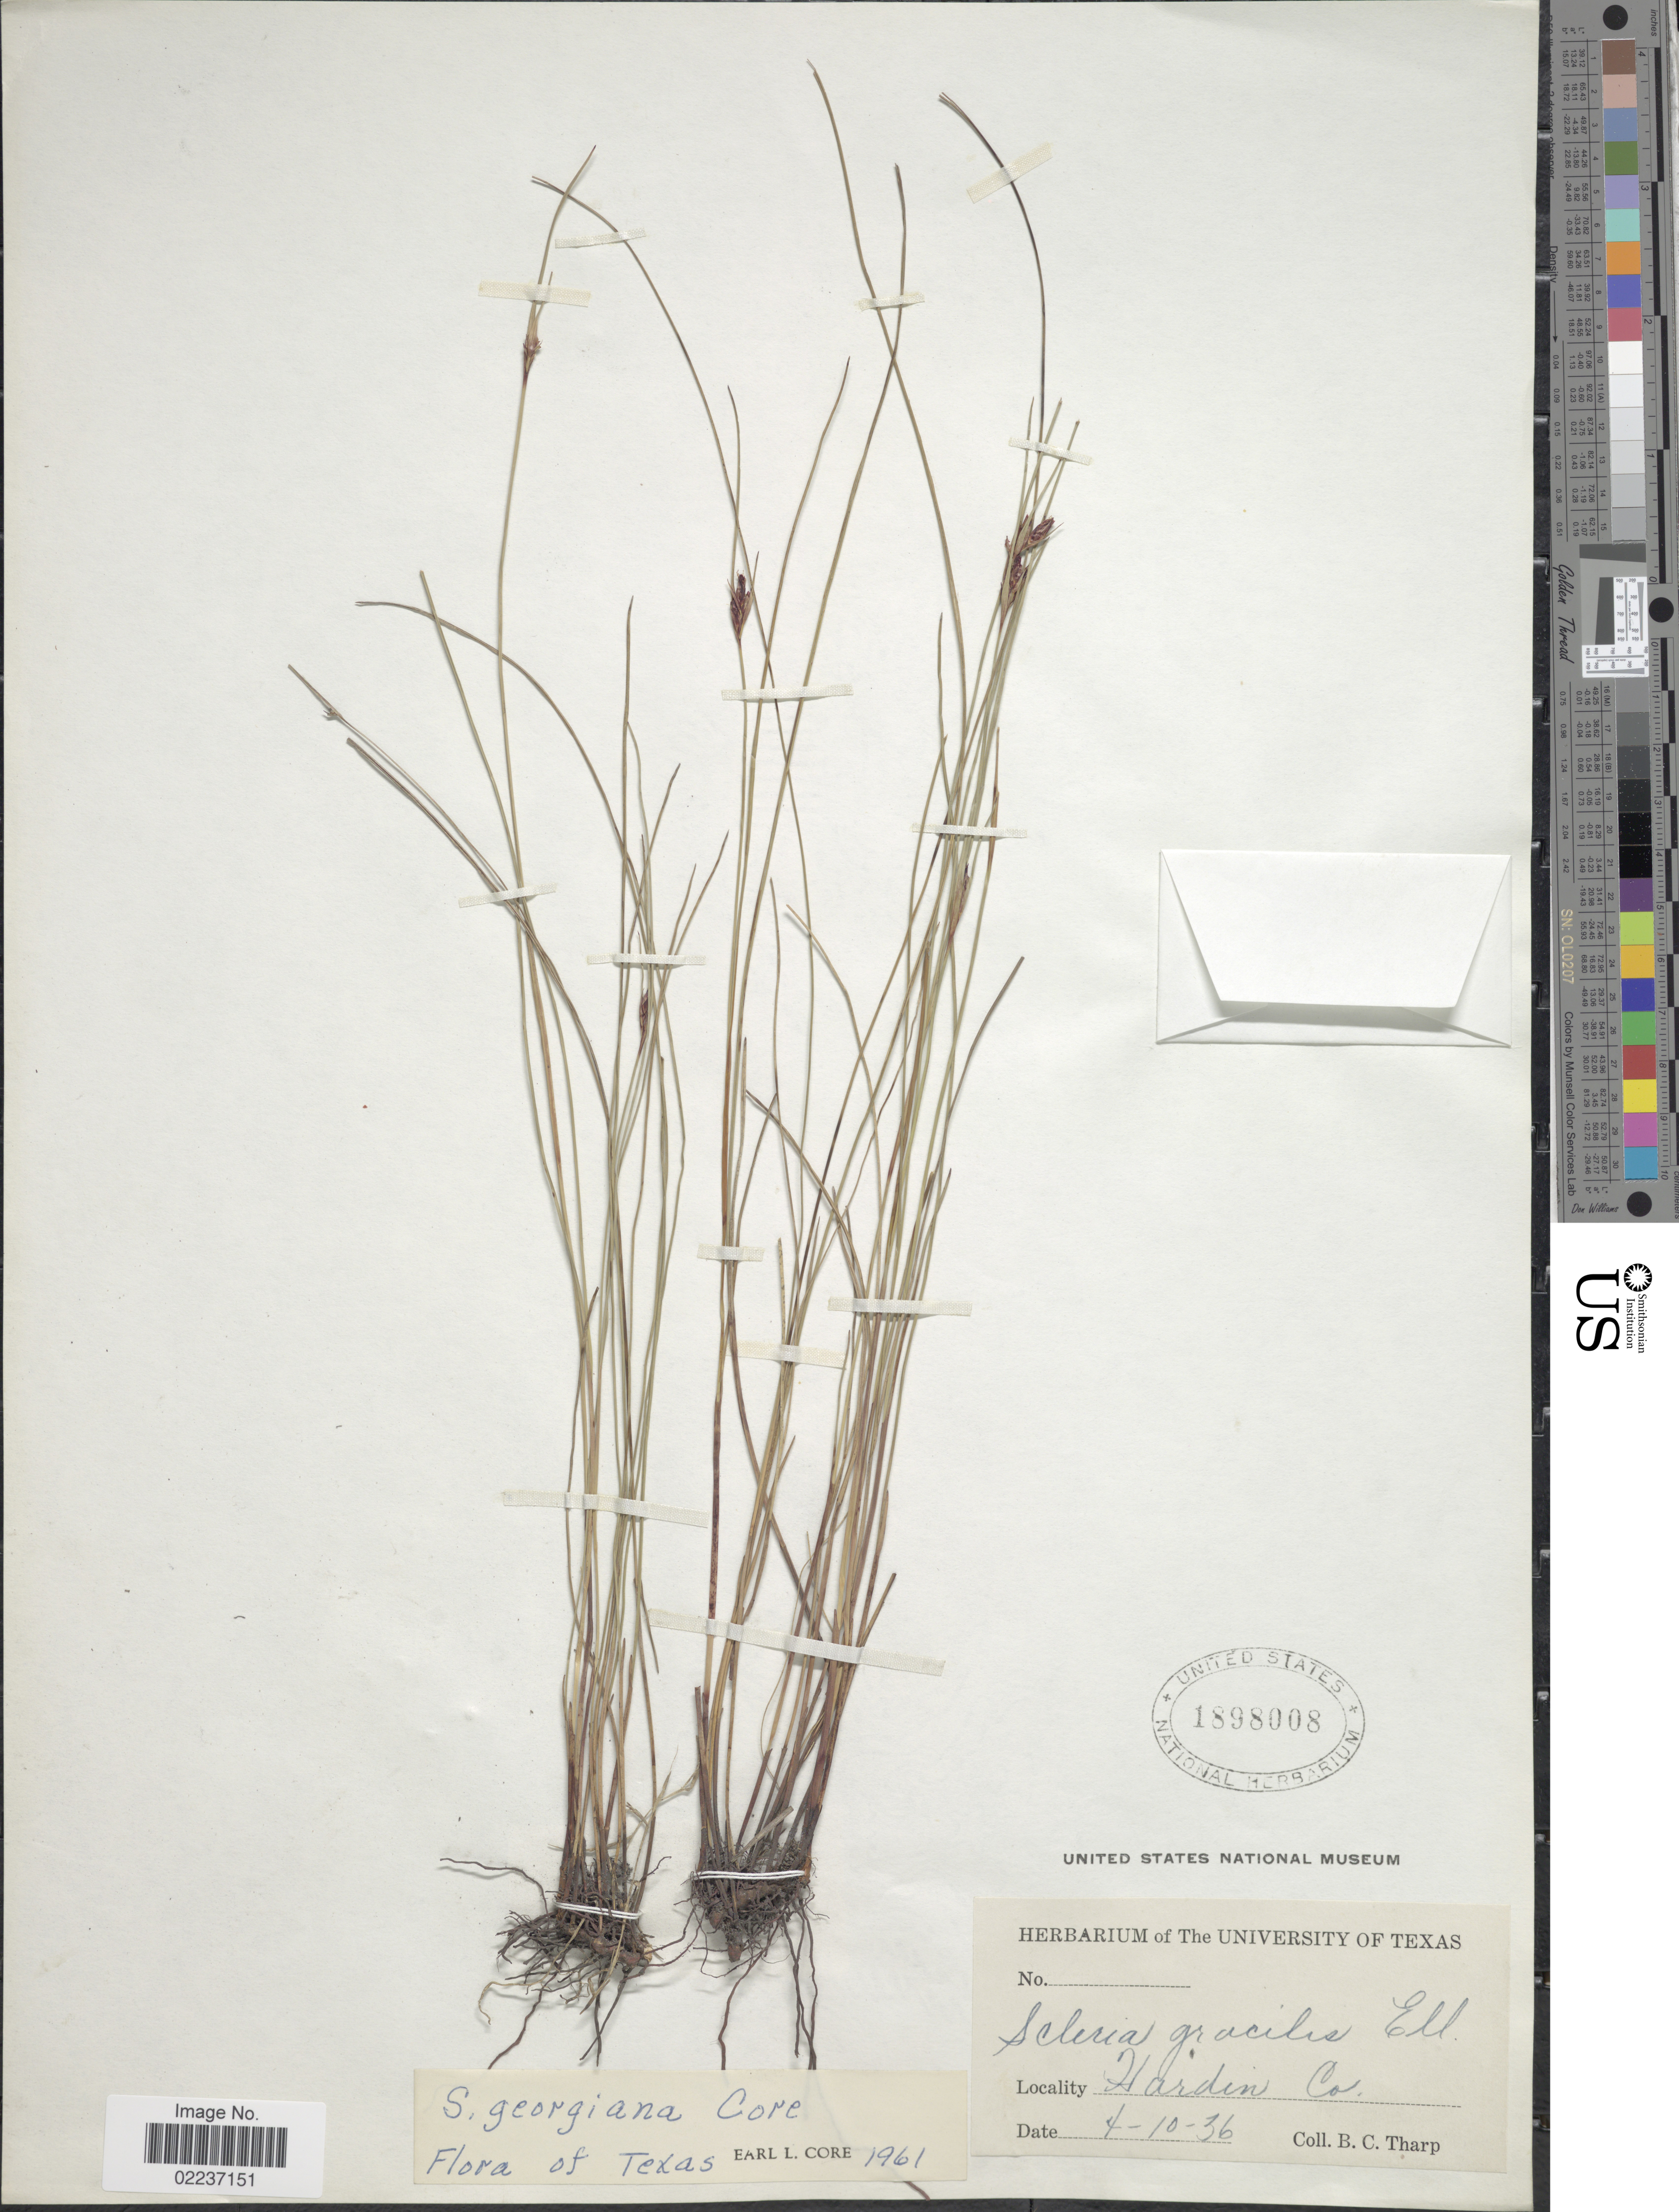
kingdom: Plantae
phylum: Tracheophyta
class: Liliopsida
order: Poales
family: Cyperaceae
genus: Scleria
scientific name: Scleria georgiana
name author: Core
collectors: B. C. Tharp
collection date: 1936-04-10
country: United States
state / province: Texas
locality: Hardin Co.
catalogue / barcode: US 1898008